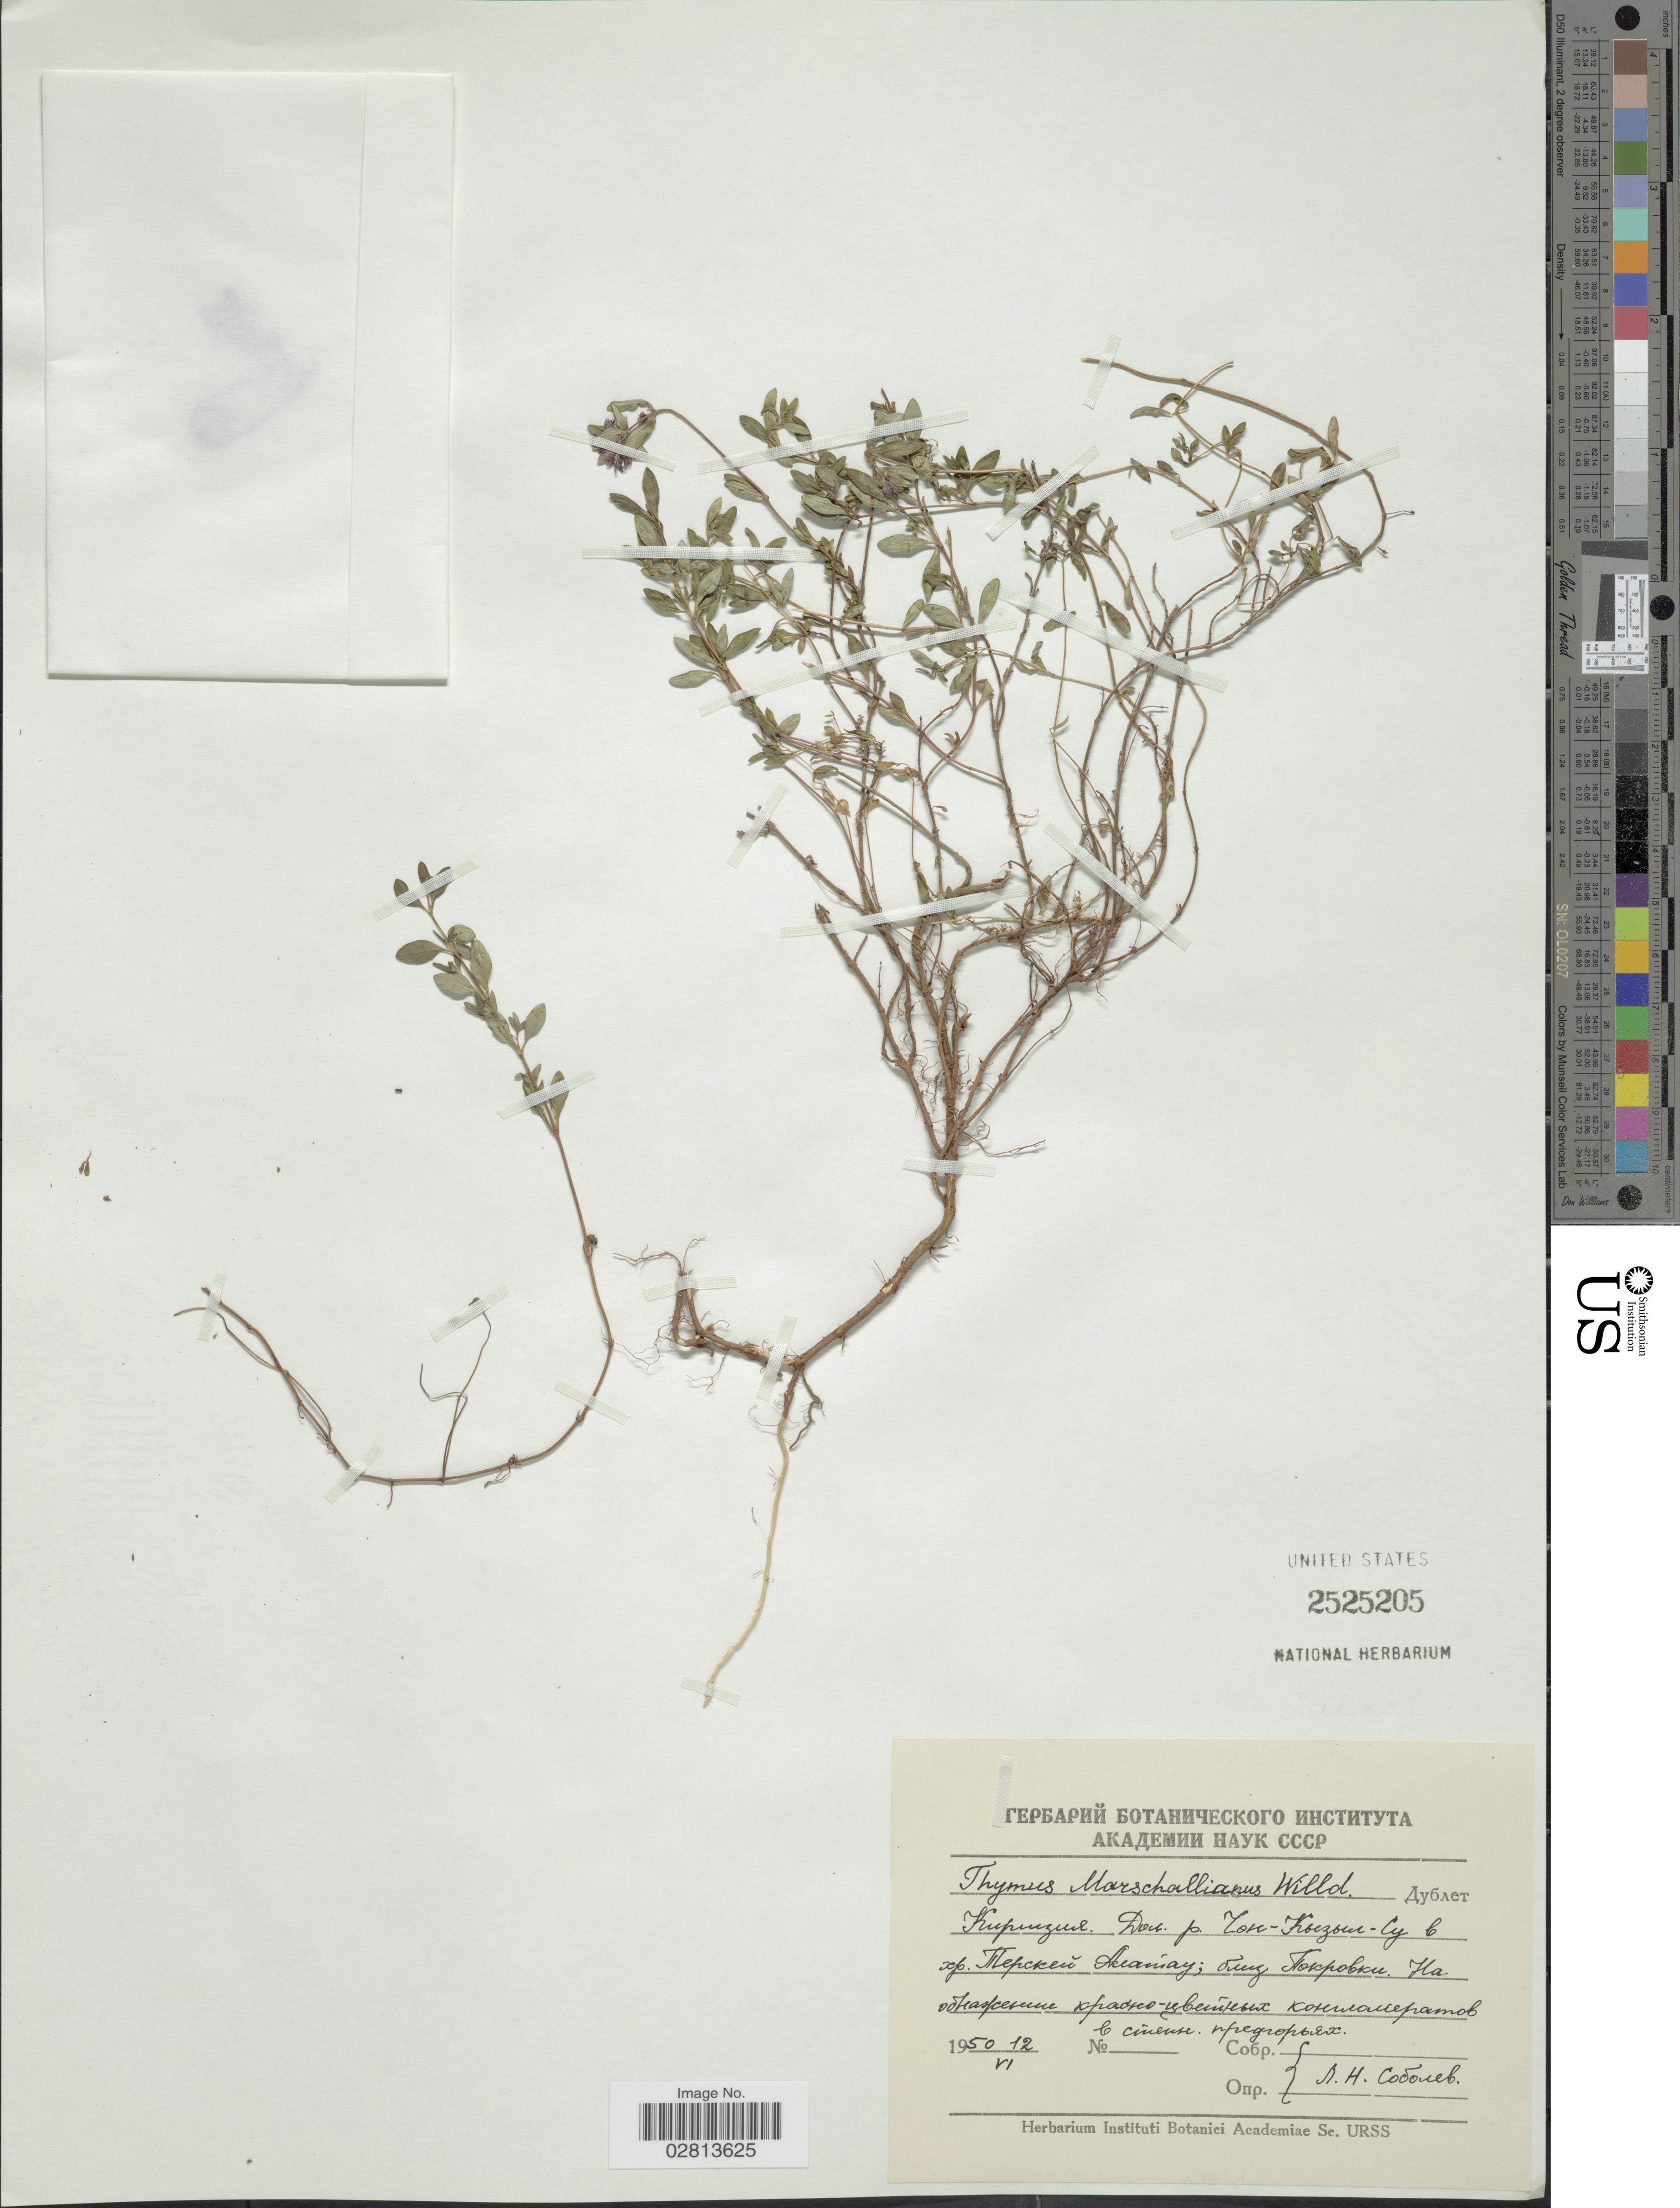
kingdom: Plantae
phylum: Tracheophyta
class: Magnoliopsida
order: Lamiales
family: Lamiaceae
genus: Thymus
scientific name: Thymus marschallianus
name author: Willd.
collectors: L. Sobolev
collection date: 1950-06-12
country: Kyrgyzstan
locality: Tersky Alatau, valley of river Chon-Kyzyl-Su, near village Pokrovka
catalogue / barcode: US 2525205